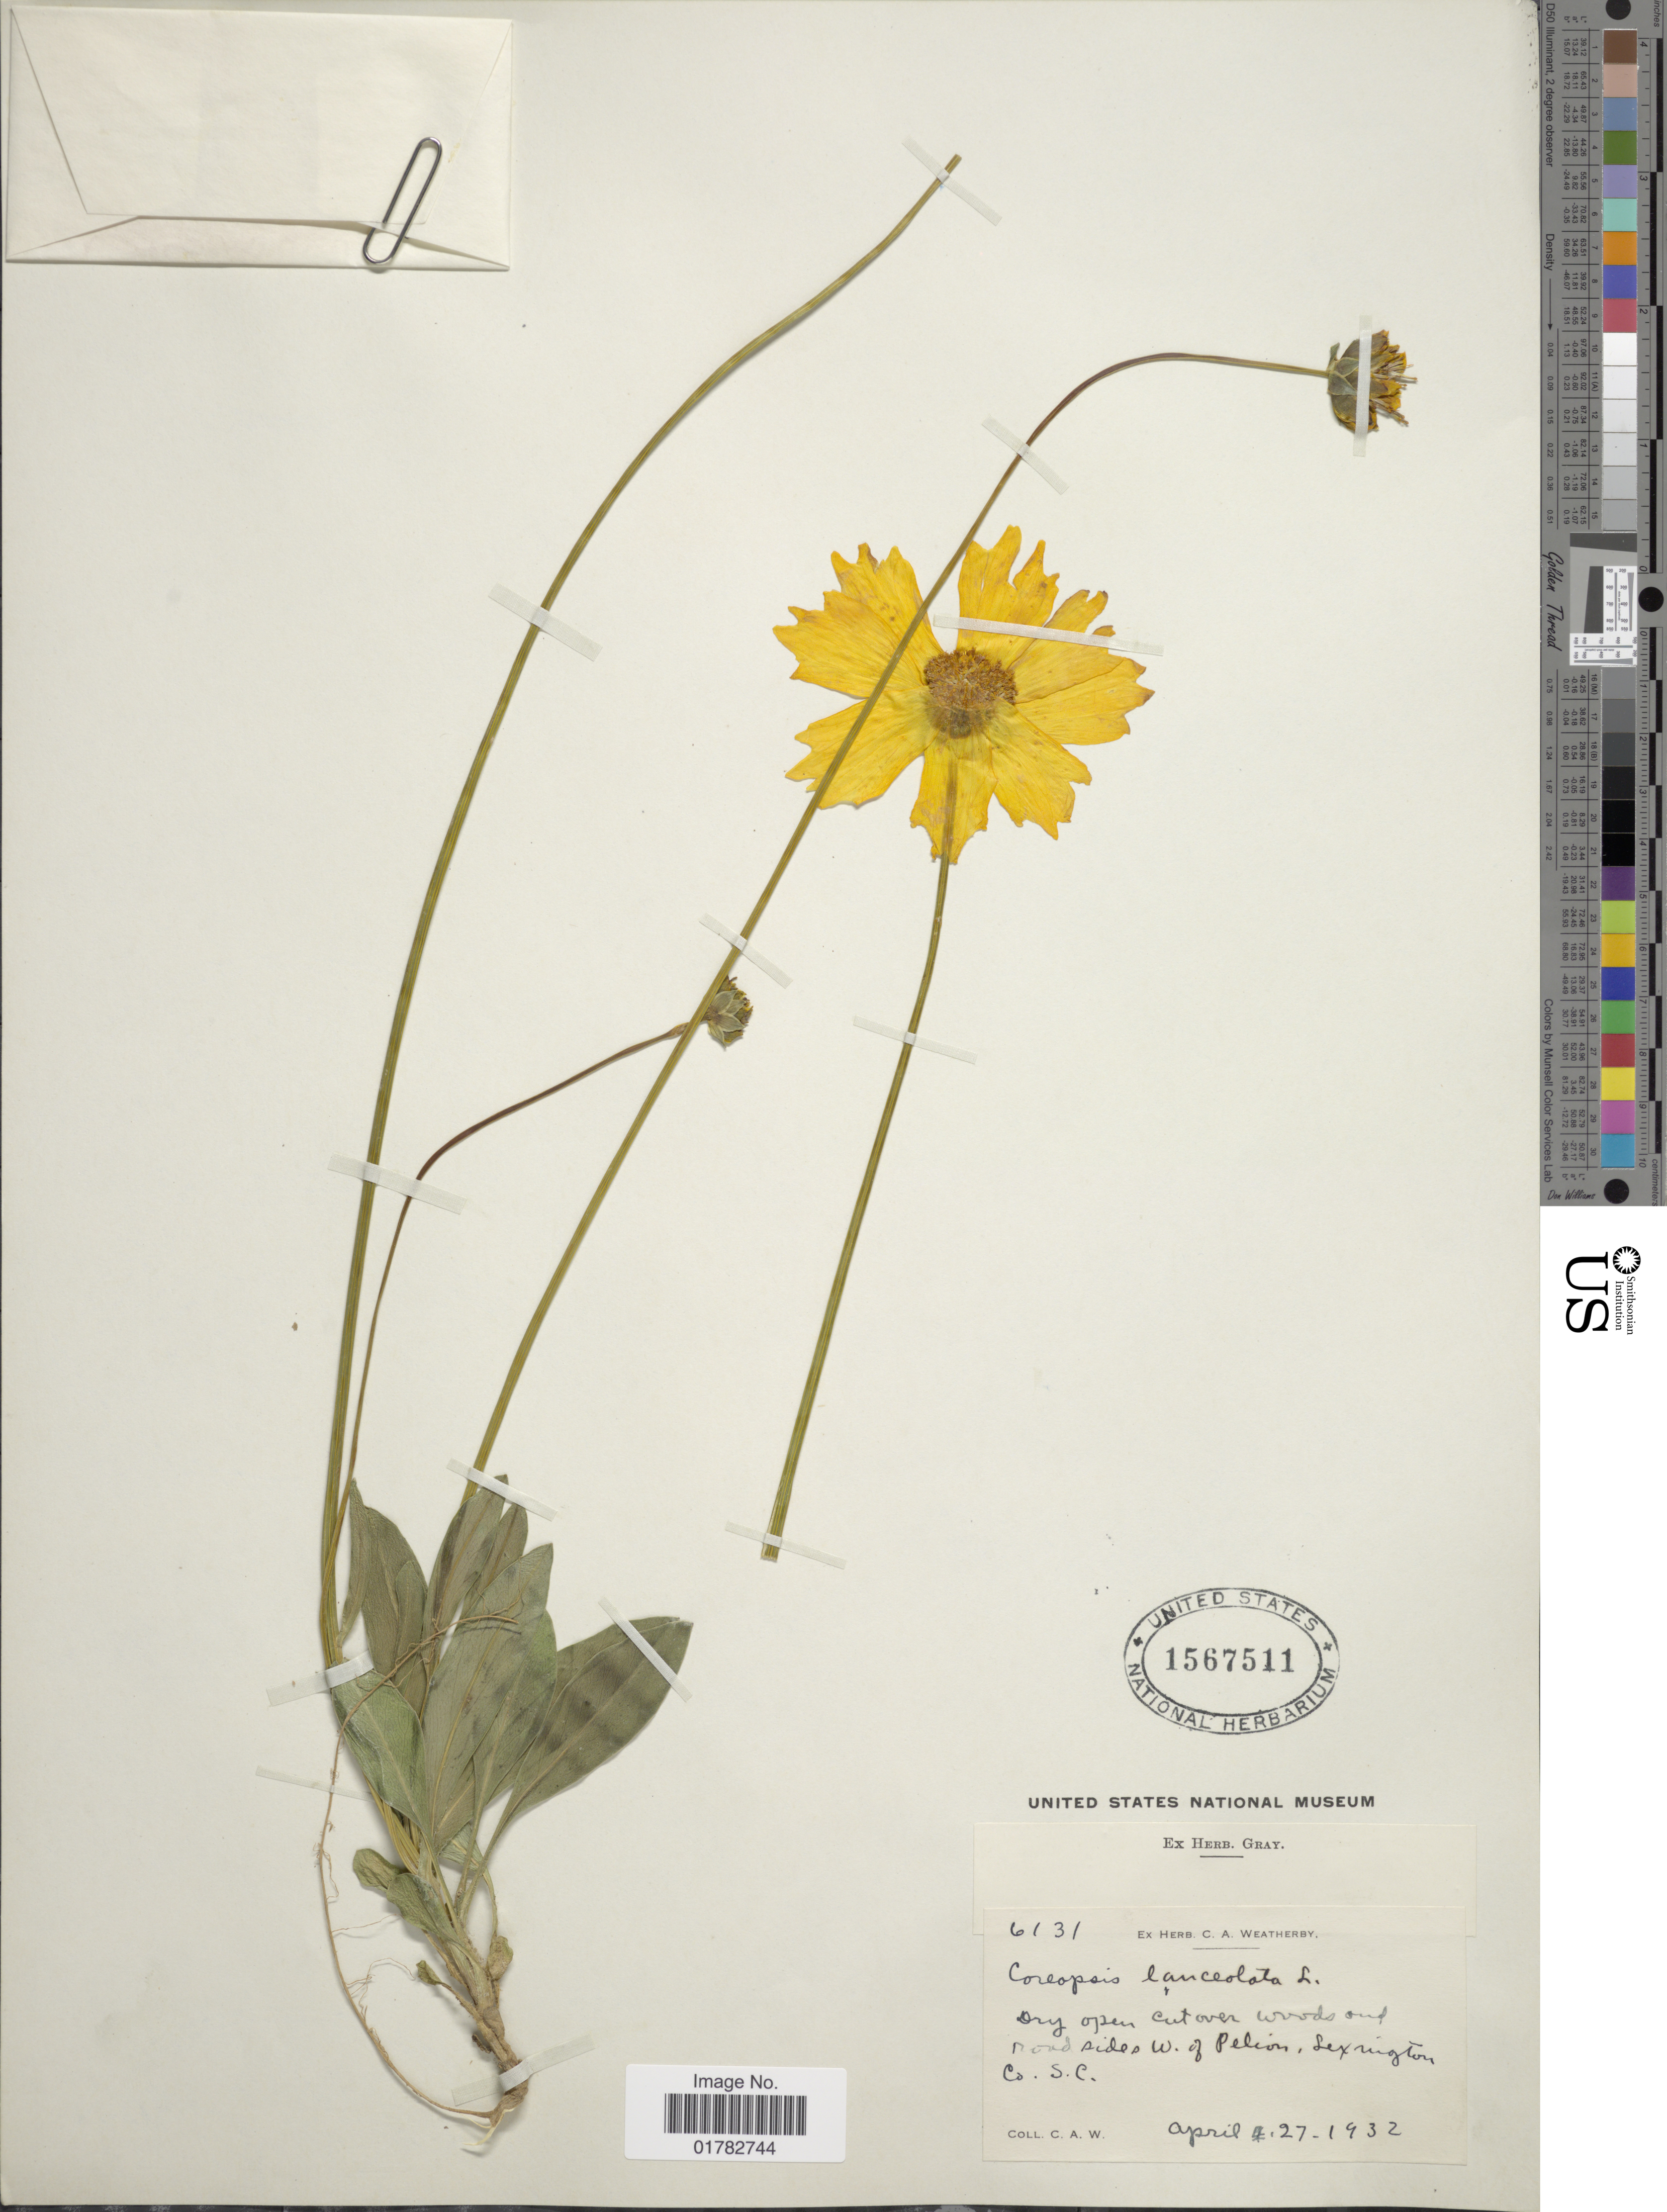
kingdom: Plantae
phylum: Tracheophyta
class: Magnoliopsida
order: Asterales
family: Asteraceae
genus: Coreopsis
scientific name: Coreopsis lanceolata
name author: L.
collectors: C. A. Weatherby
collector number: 6131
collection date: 1932-04-27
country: United States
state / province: South Carolina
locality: Dry open cut over woods and road sides W. of Pelion, Lexington Co.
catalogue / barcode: US 1567511